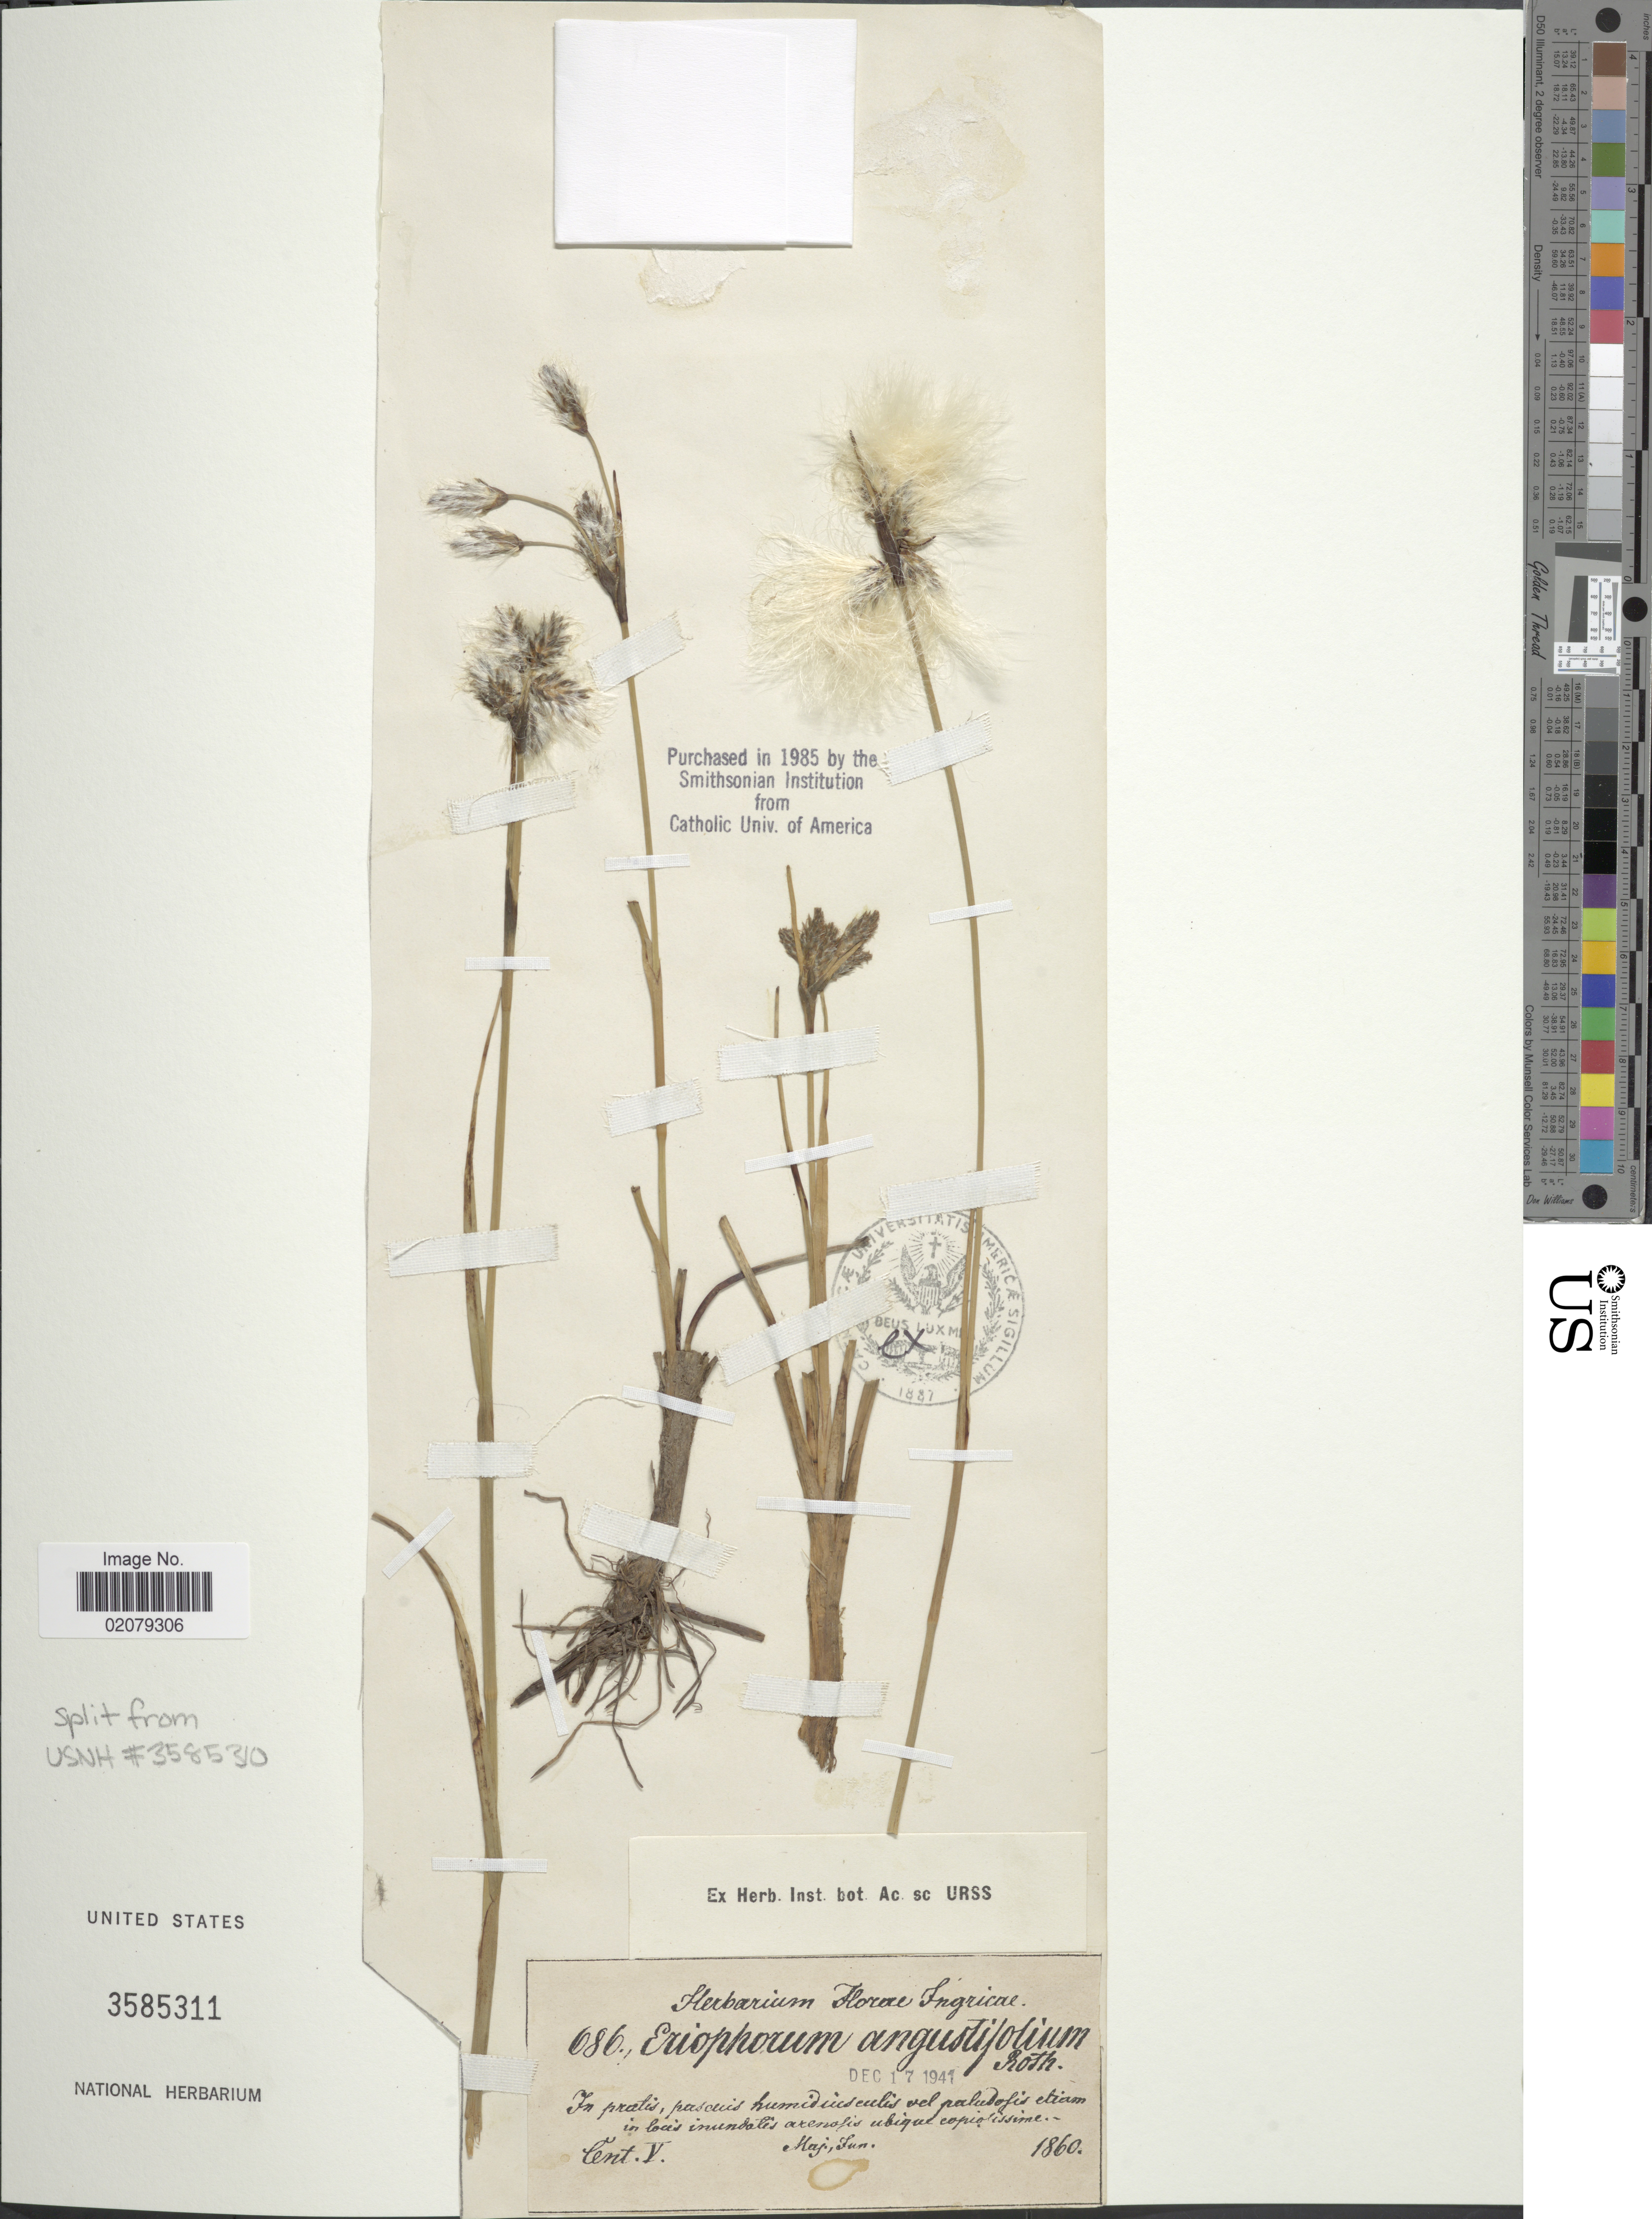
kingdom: Plantae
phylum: Tracheophyta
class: Liliopsida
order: Poales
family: Cyperaceae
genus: Eriophorum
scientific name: Eriophorum angustifolium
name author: Honck.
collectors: ex herb. Florae Ingricae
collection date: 1860-05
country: Russian Federation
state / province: Leningrad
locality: Florar Ingricae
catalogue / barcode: US 3585311